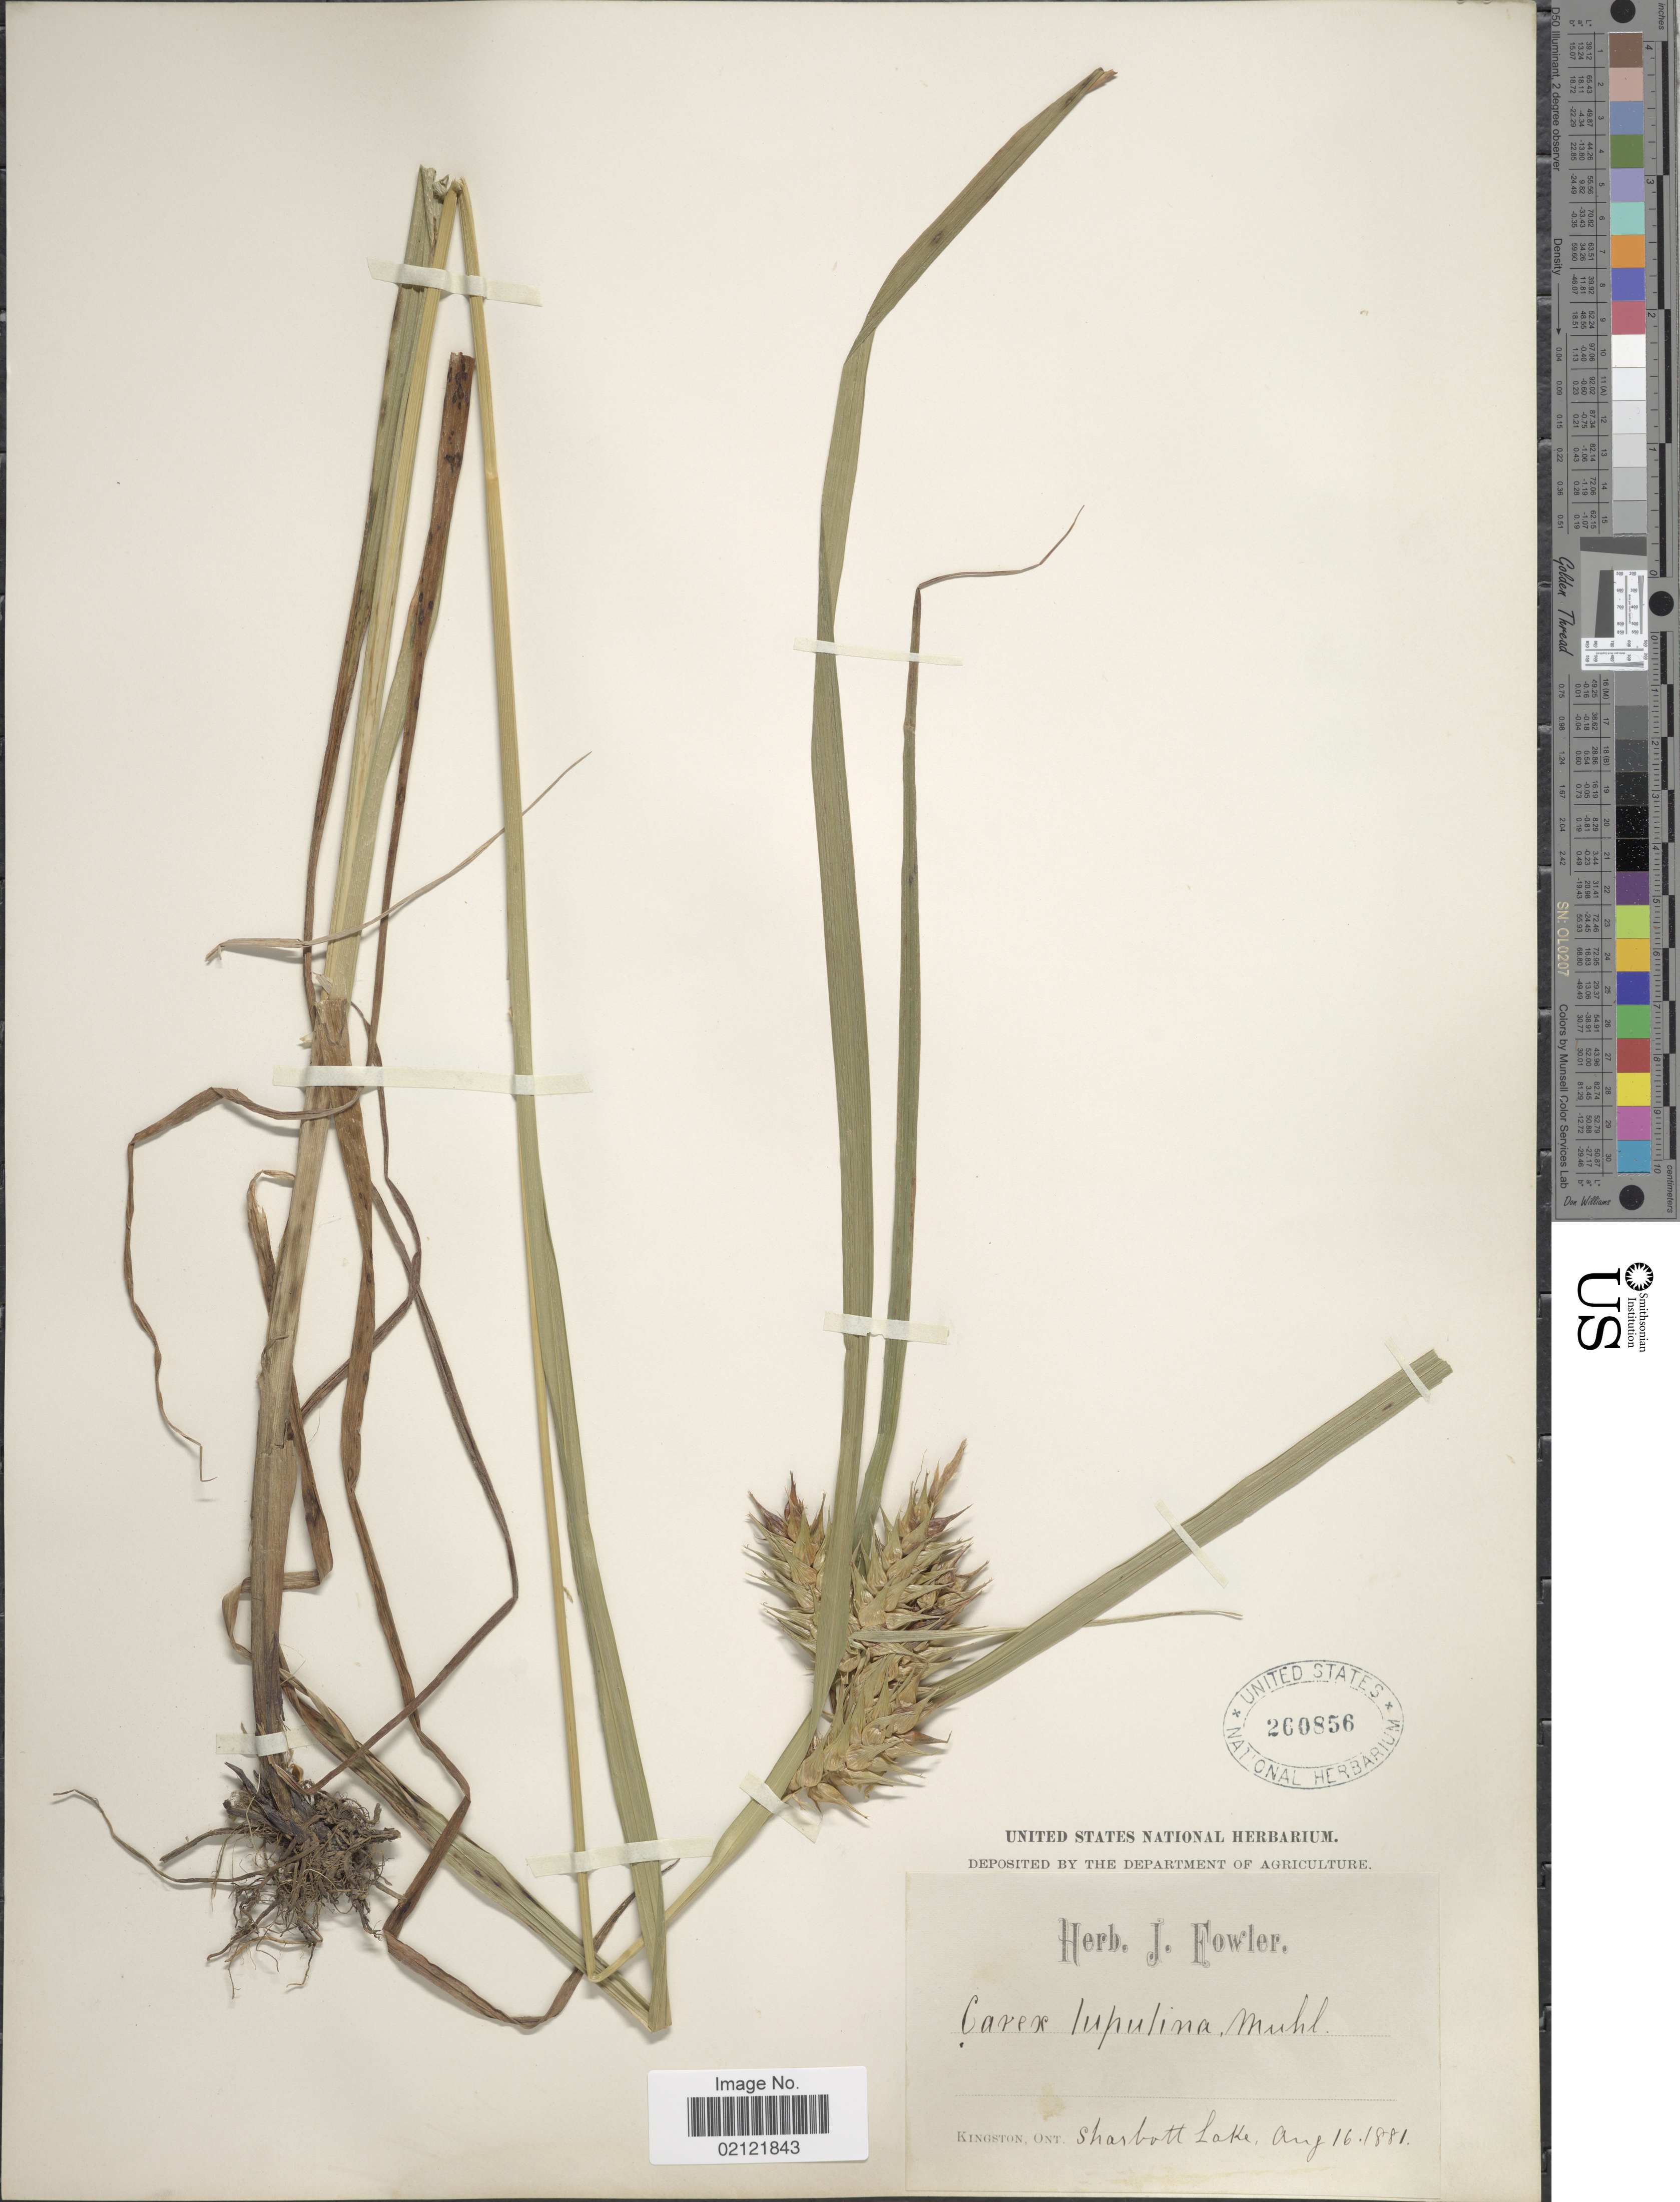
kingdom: Plantae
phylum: Tracheophyta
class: Liliopsida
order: Poales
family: Cyperaceae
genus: Carex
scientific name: Carex lupulina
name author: Muhl. ex Willd.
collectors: ex herb. J. Fowler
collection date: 1881-08-16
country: Canada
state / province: Ontario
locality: Kingston, Ont. Sharbott Lake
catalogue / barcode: US 260856